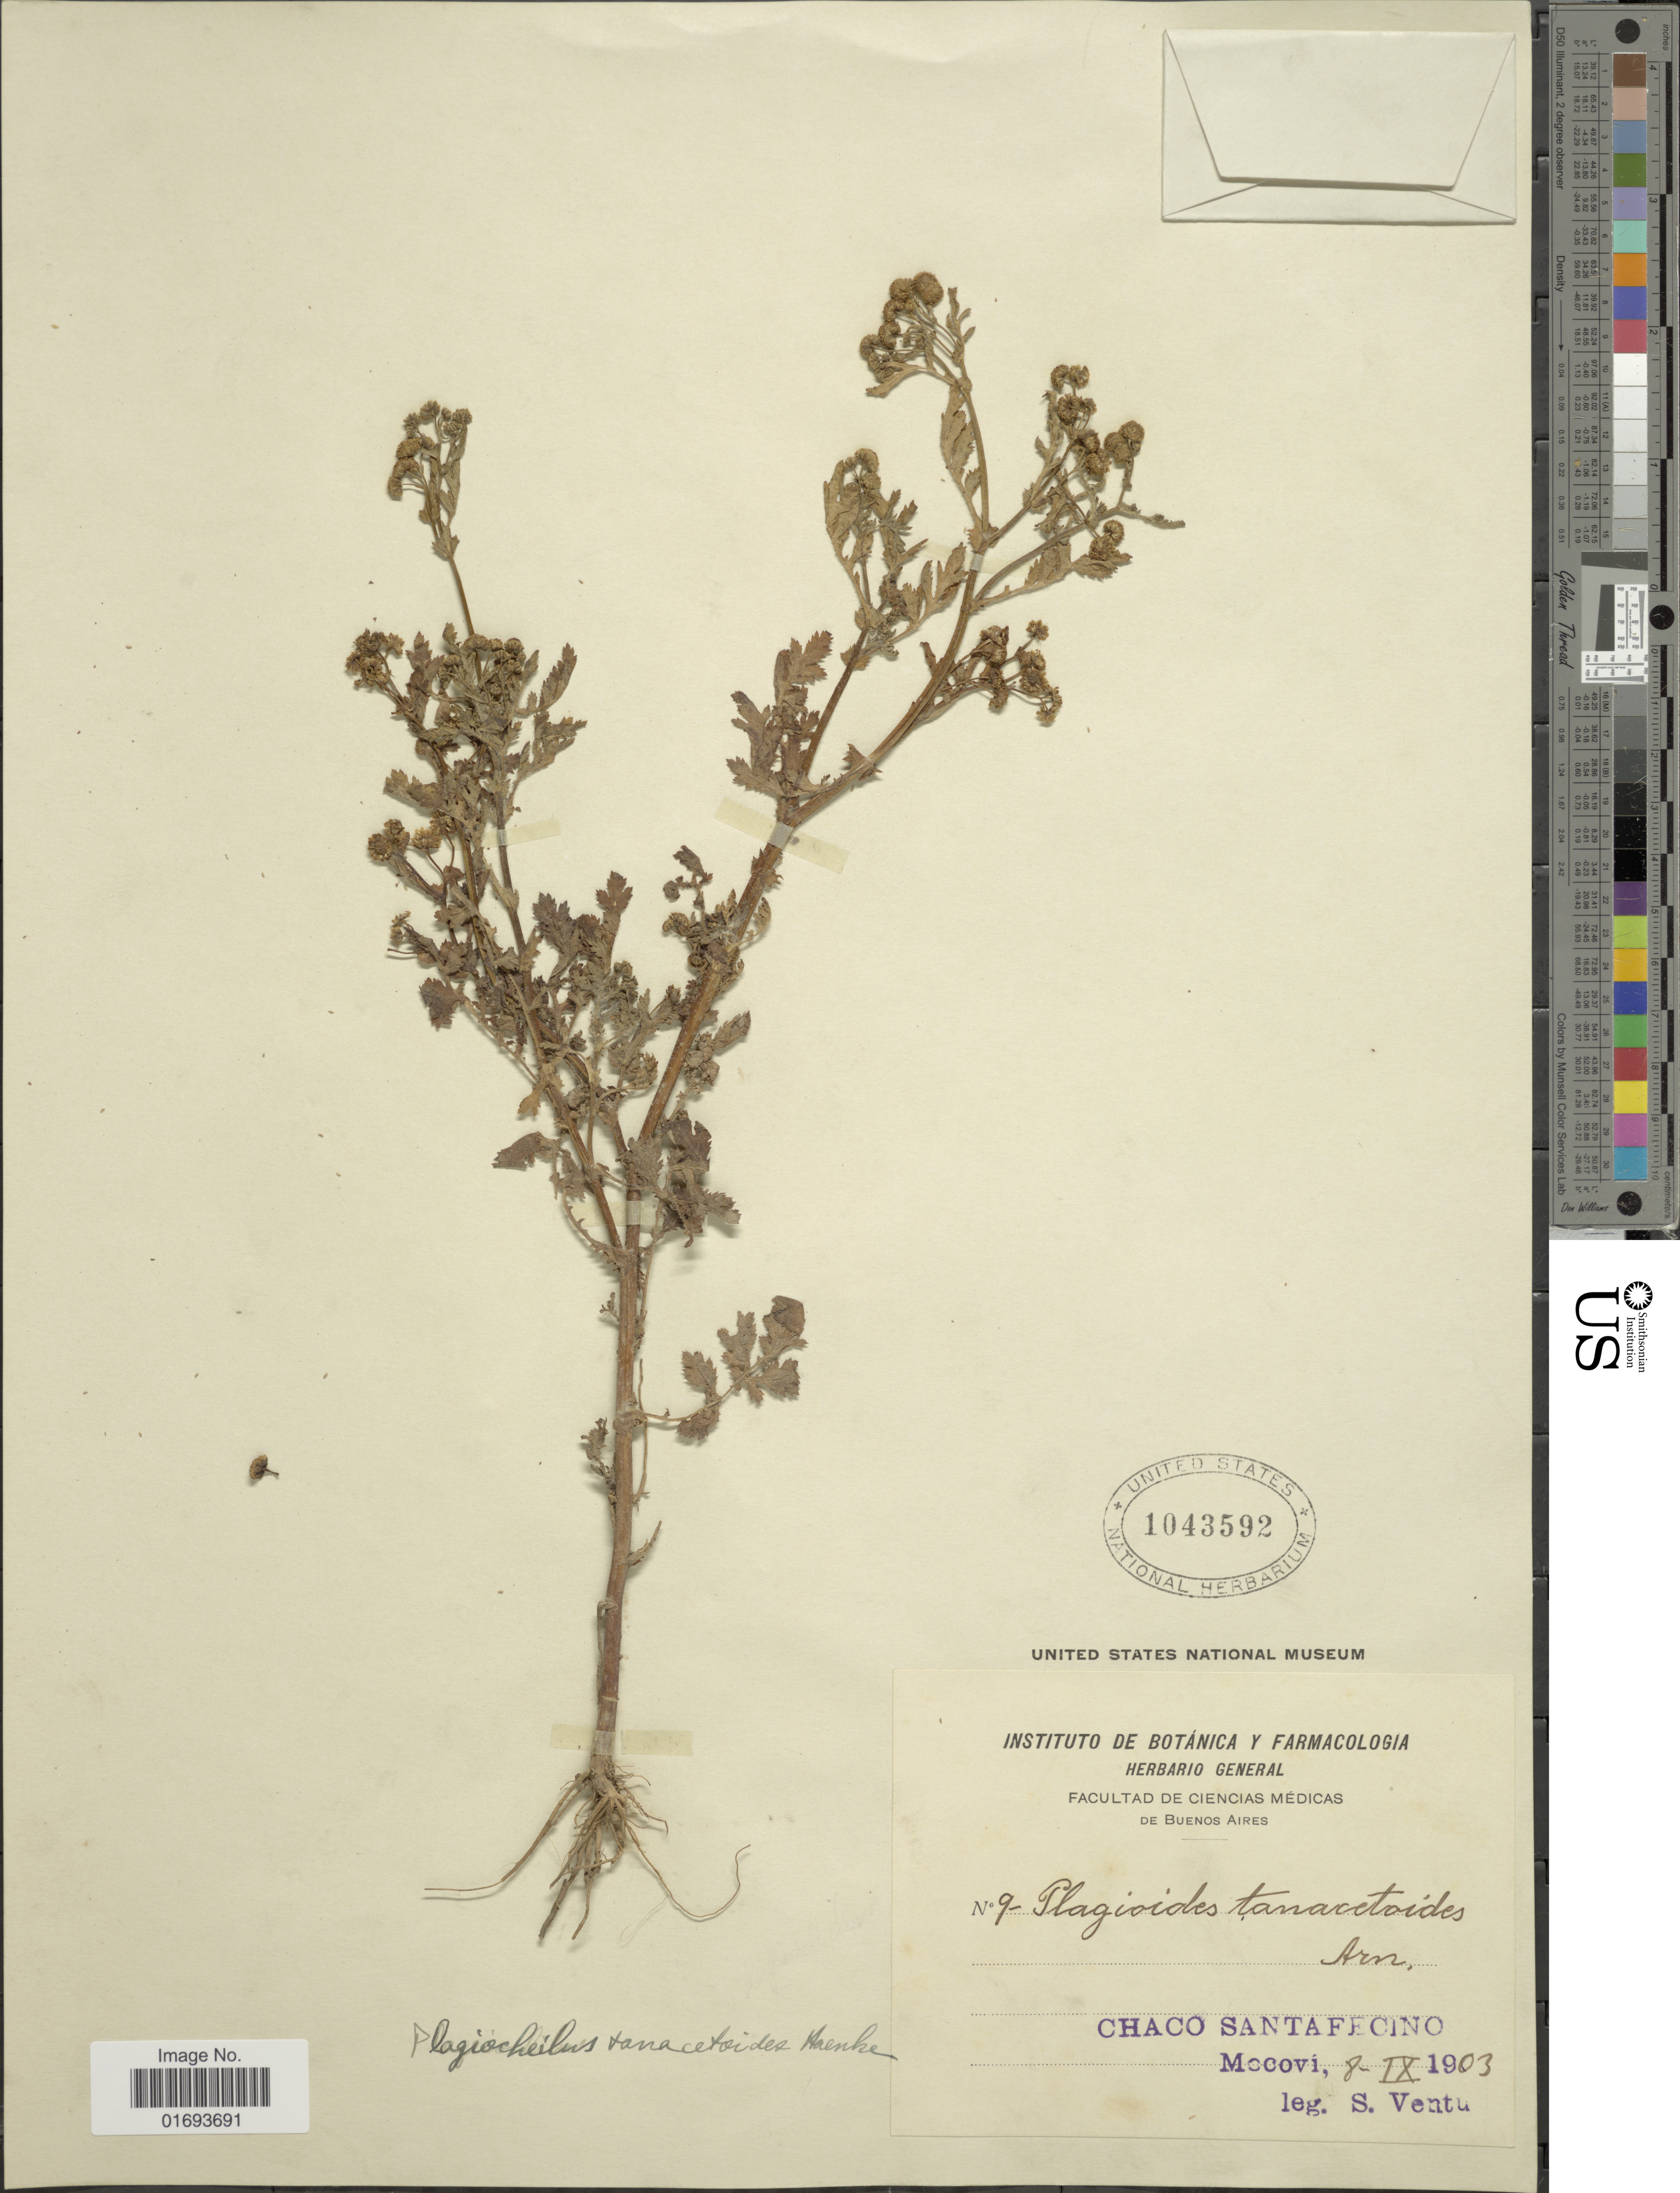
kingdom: Plantae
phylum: Tracheophyta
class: Magnoliopsida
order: Asterales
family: Asteraceae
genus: Plagiocheilus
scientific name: Plagiocheilus tanacetoides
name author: Haenke ex DC.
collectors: S. Venturi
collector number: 9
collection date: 1903-09-08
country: Argentina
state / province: Chaco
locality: Chaco Santafecino. Mocovi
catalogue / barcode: US 1043592